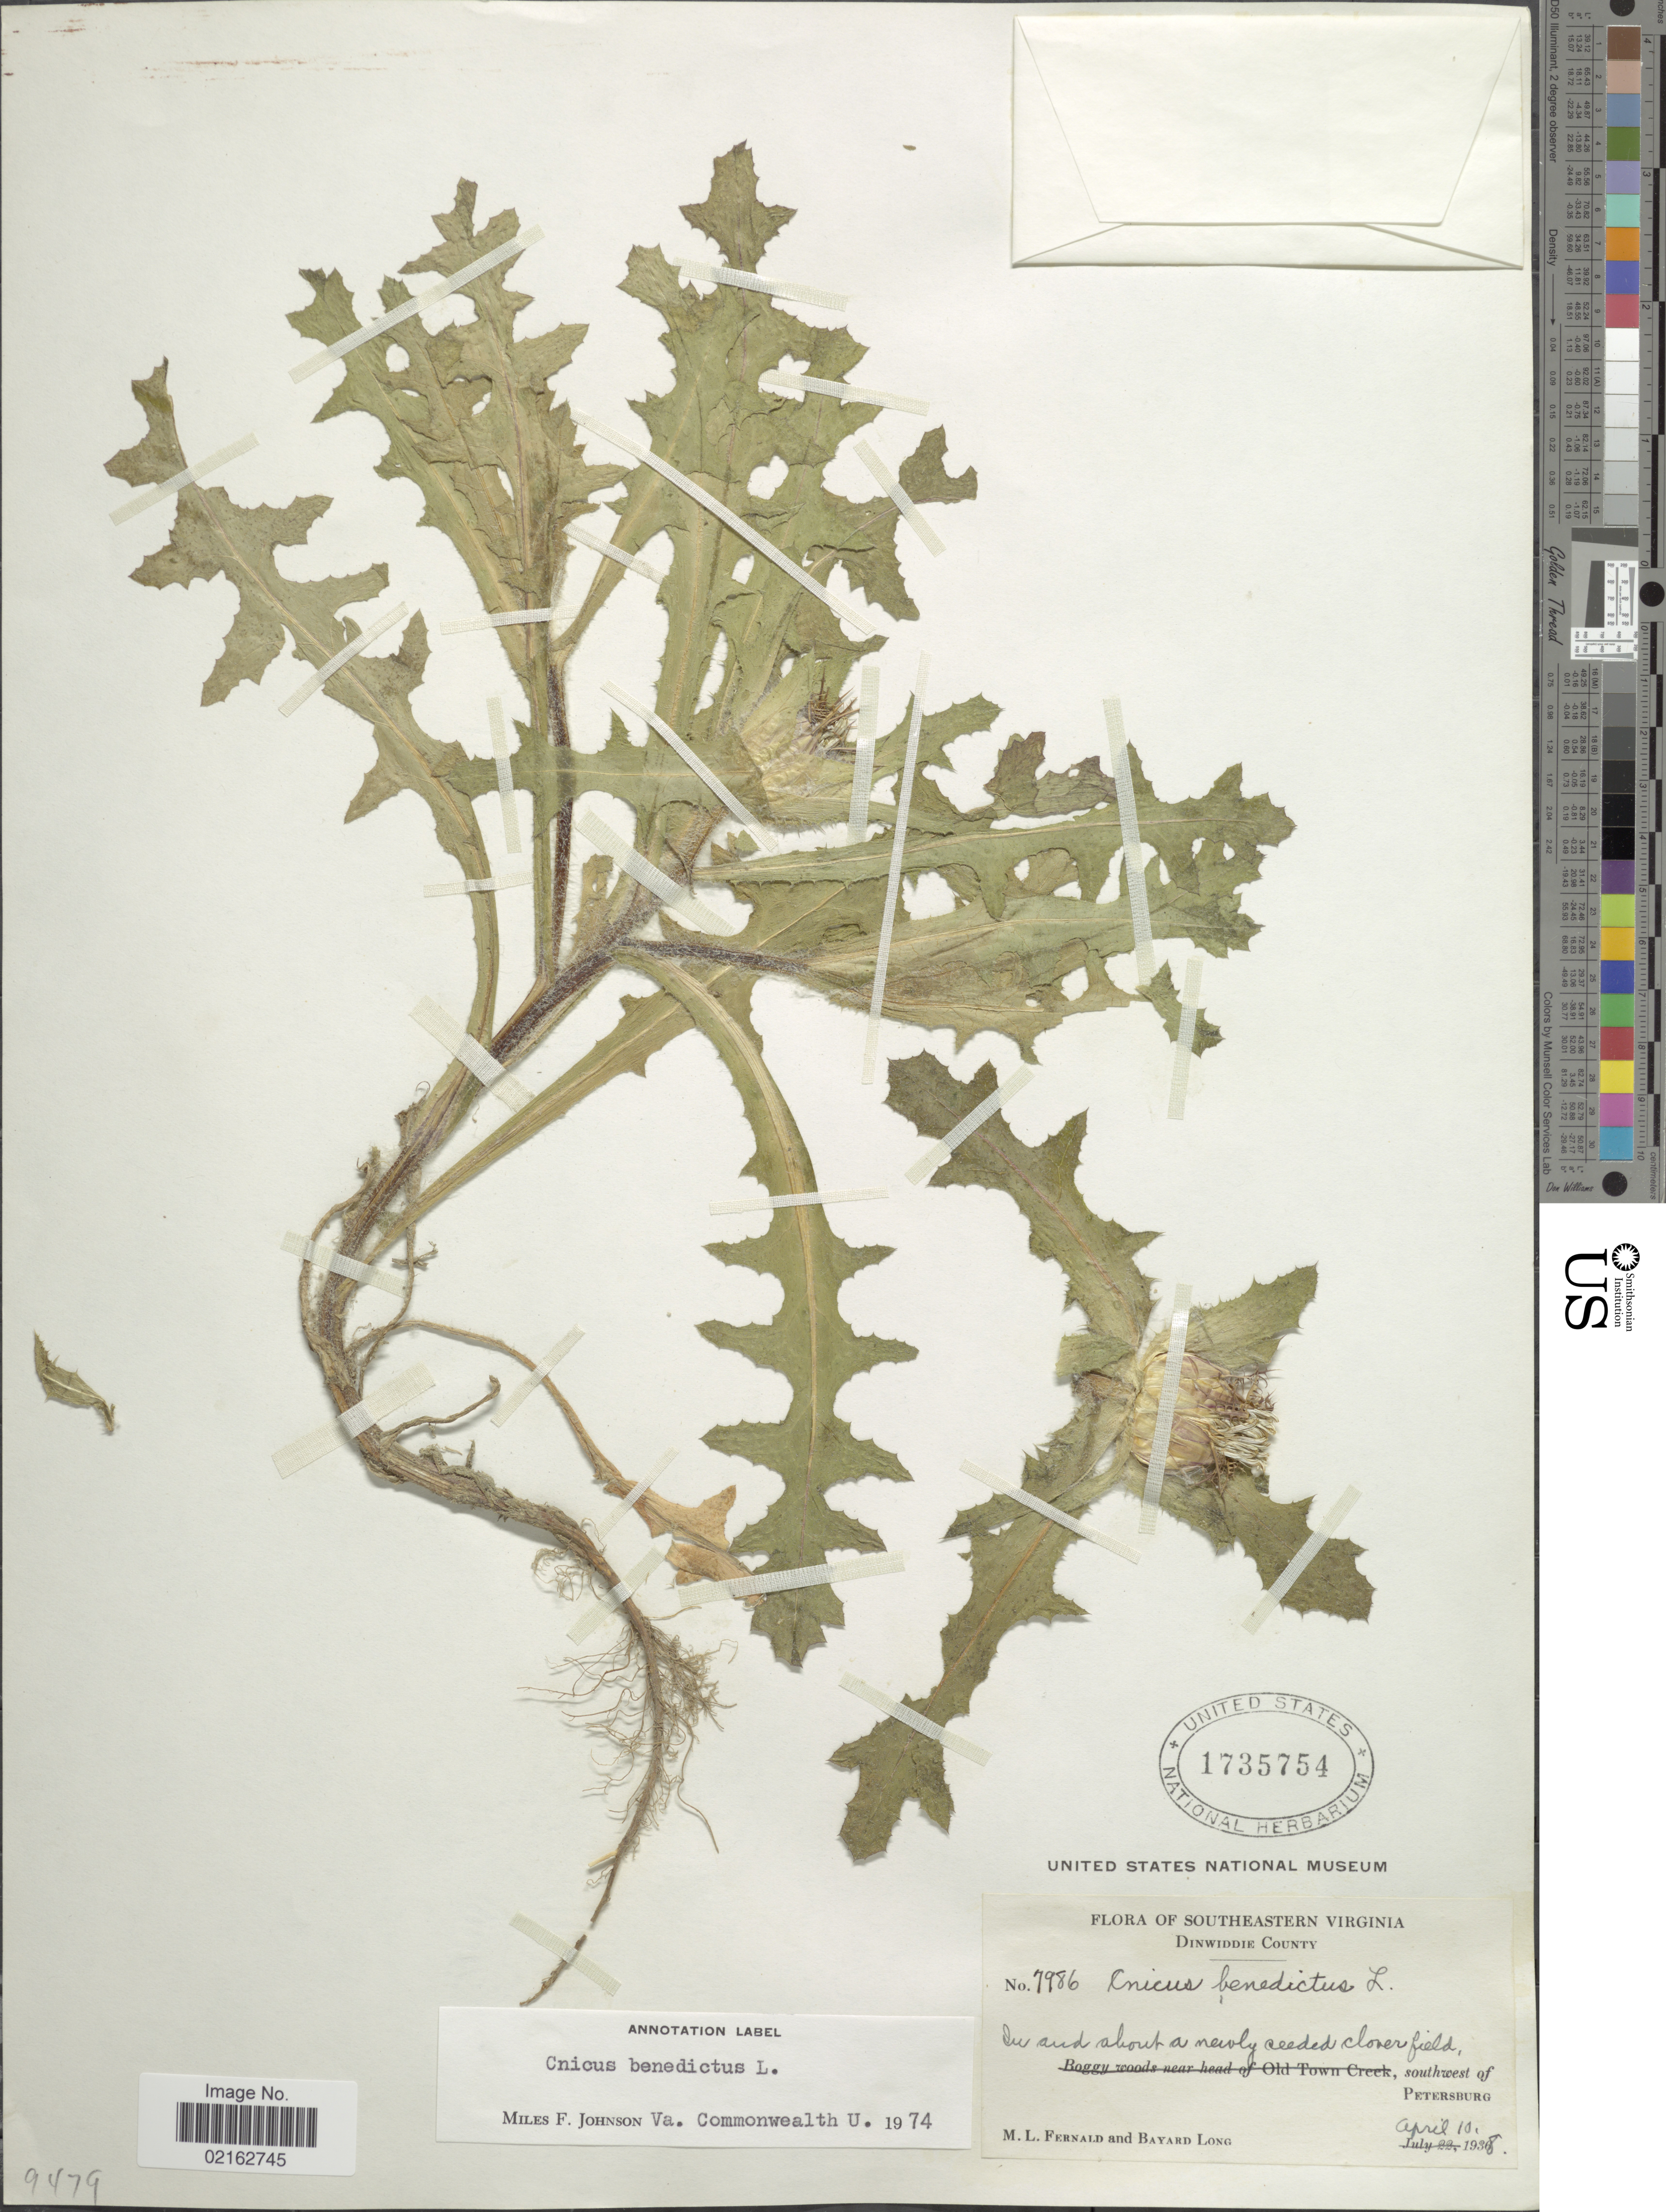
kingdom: Plantae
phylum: Tracheophyta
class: Magnoliopsida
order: Asterales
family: Asteraceae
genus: Centaurea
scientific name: Centaurea benedicta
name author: (L.) L.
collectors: M. L. Fernald & B. Long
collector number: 7986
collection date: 1938-04-10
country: United States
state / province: Virginia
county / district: Dinwiddie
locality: Southeastern Virginia. Dinwiddie County. In and about a nearly seeded clover field, southwest of Petersburg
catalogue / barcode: US 1735754